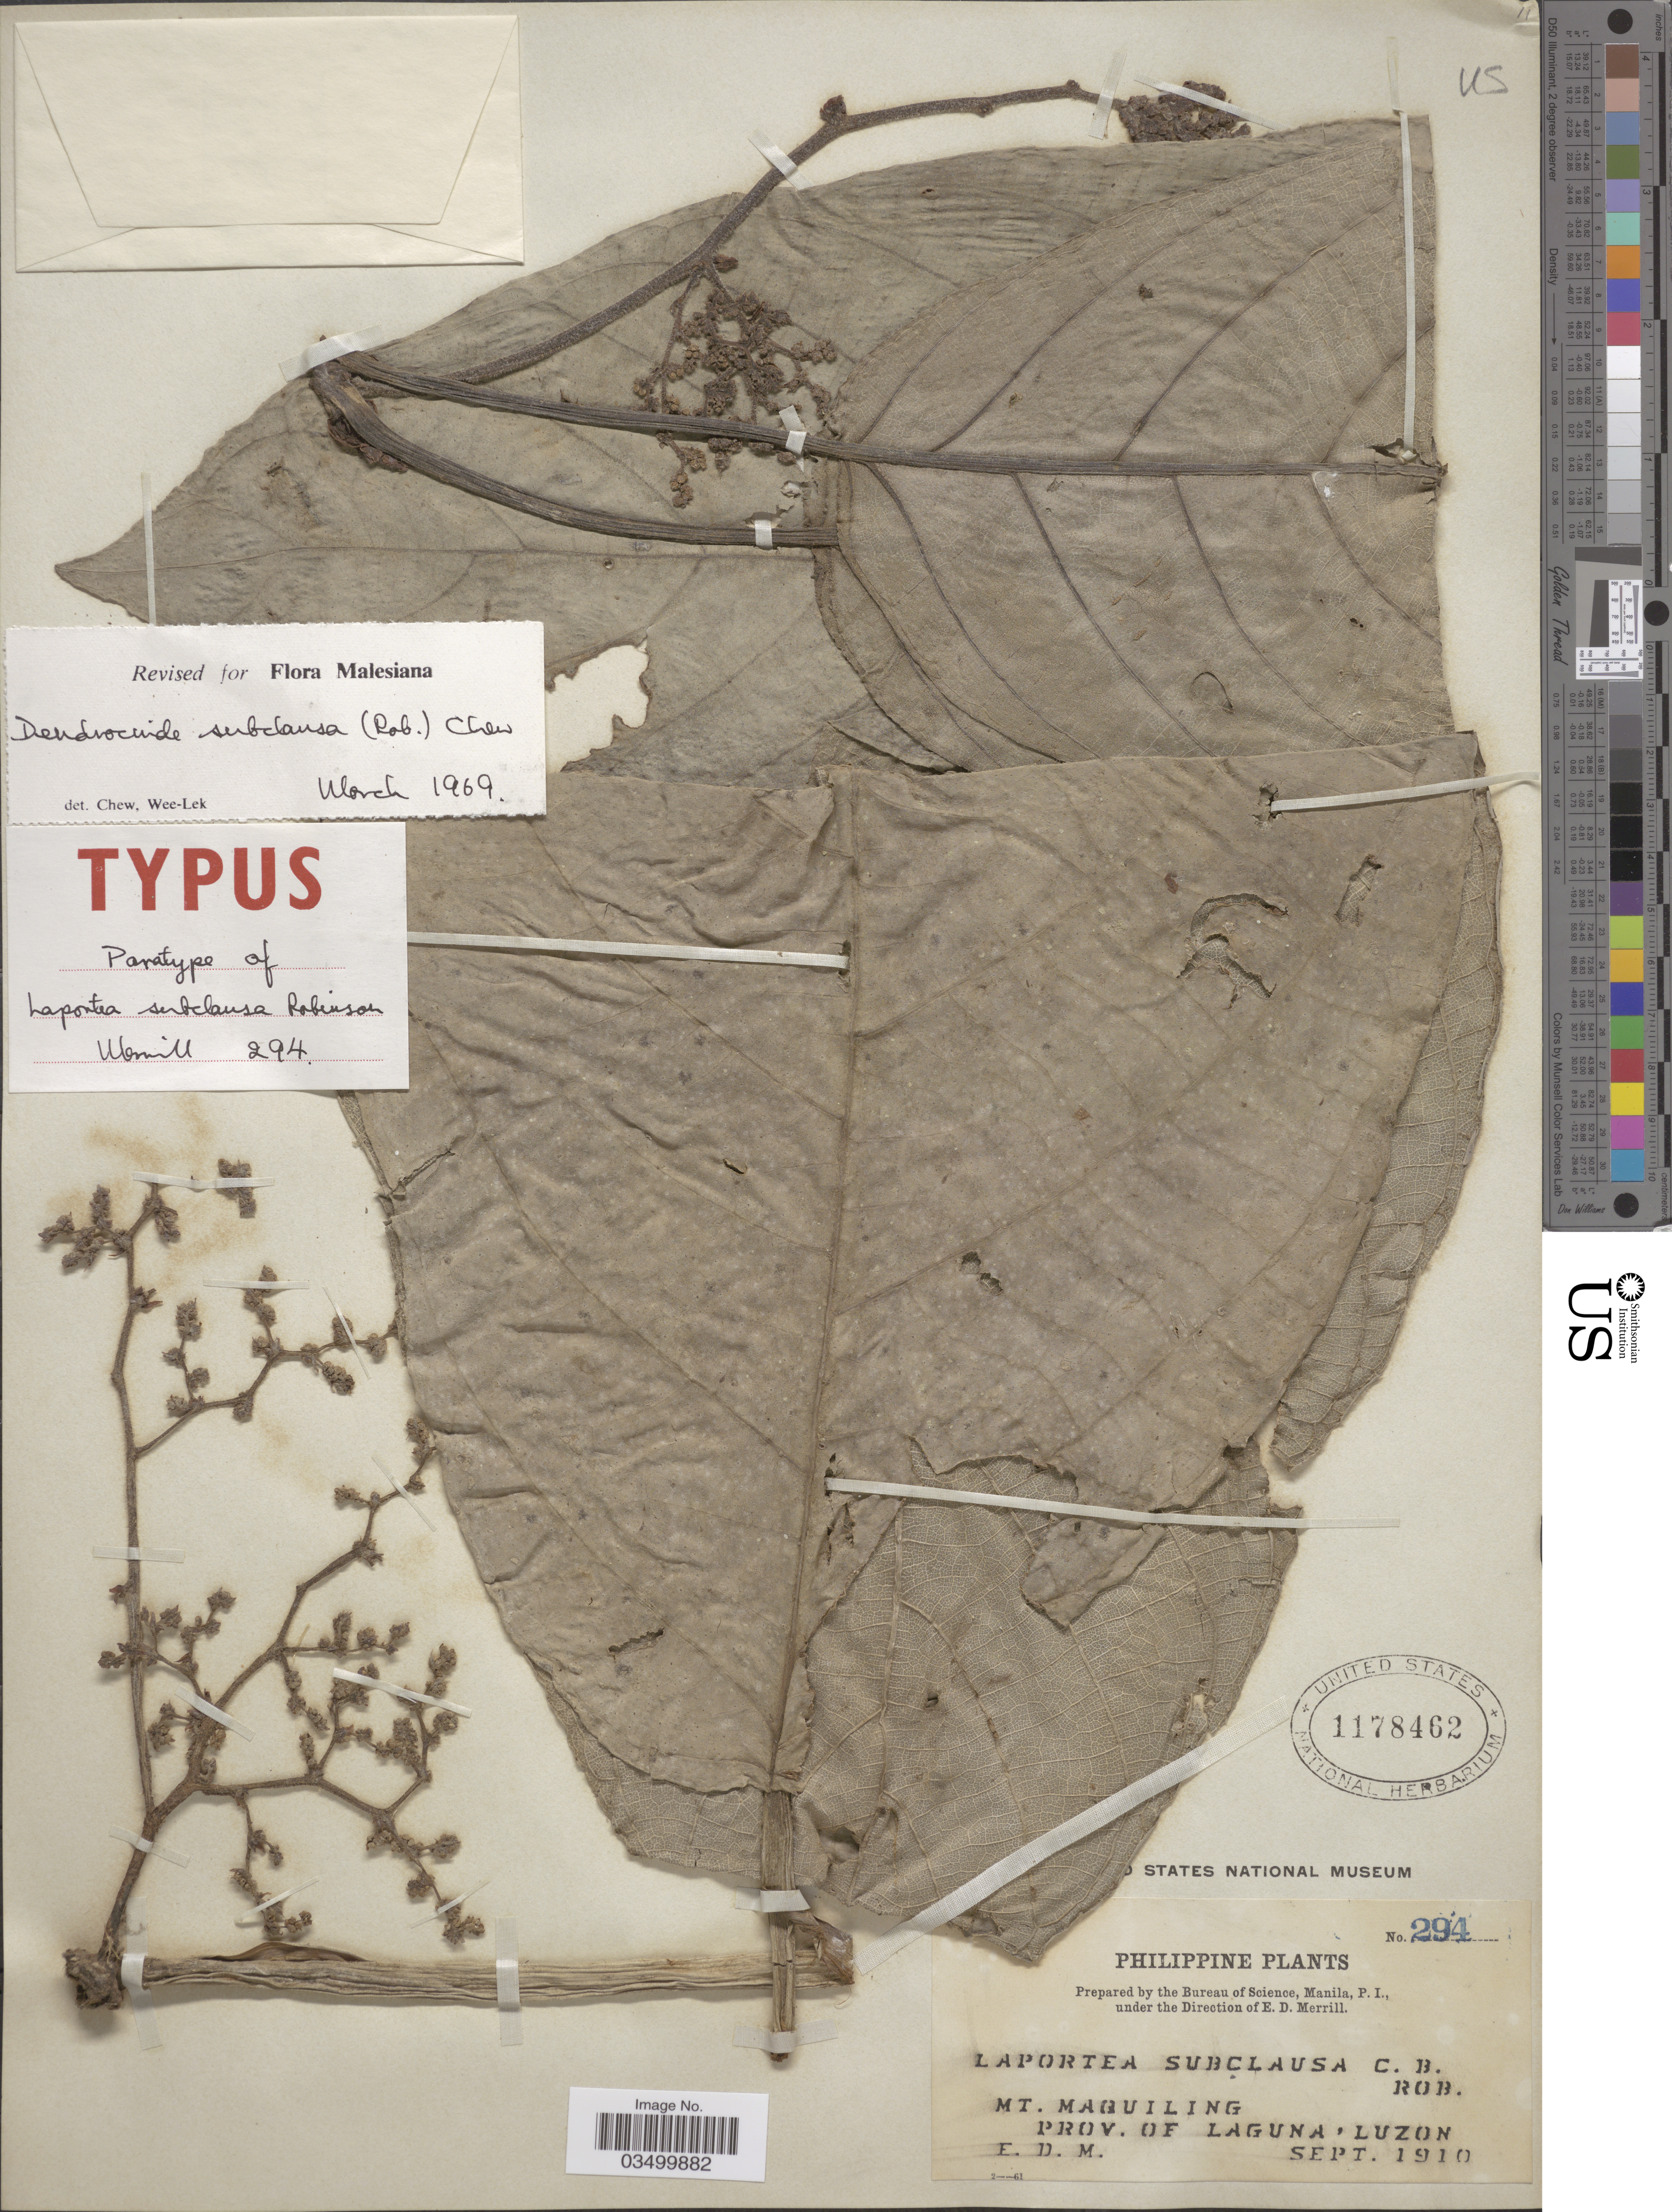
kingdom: Plantae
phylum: Tracheophyta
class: Magnoliopsida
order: Rosales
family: Urticaceae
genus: Dendrocnide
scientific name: Dendrocnide subclausa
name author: (C.B. Rob.) Chew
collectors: E. D. Merrill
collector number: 294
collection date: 1910-09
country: Philippines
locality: Mt. Maquiling. Prov. of Laguna, Luzon.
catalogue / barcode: US 1178462